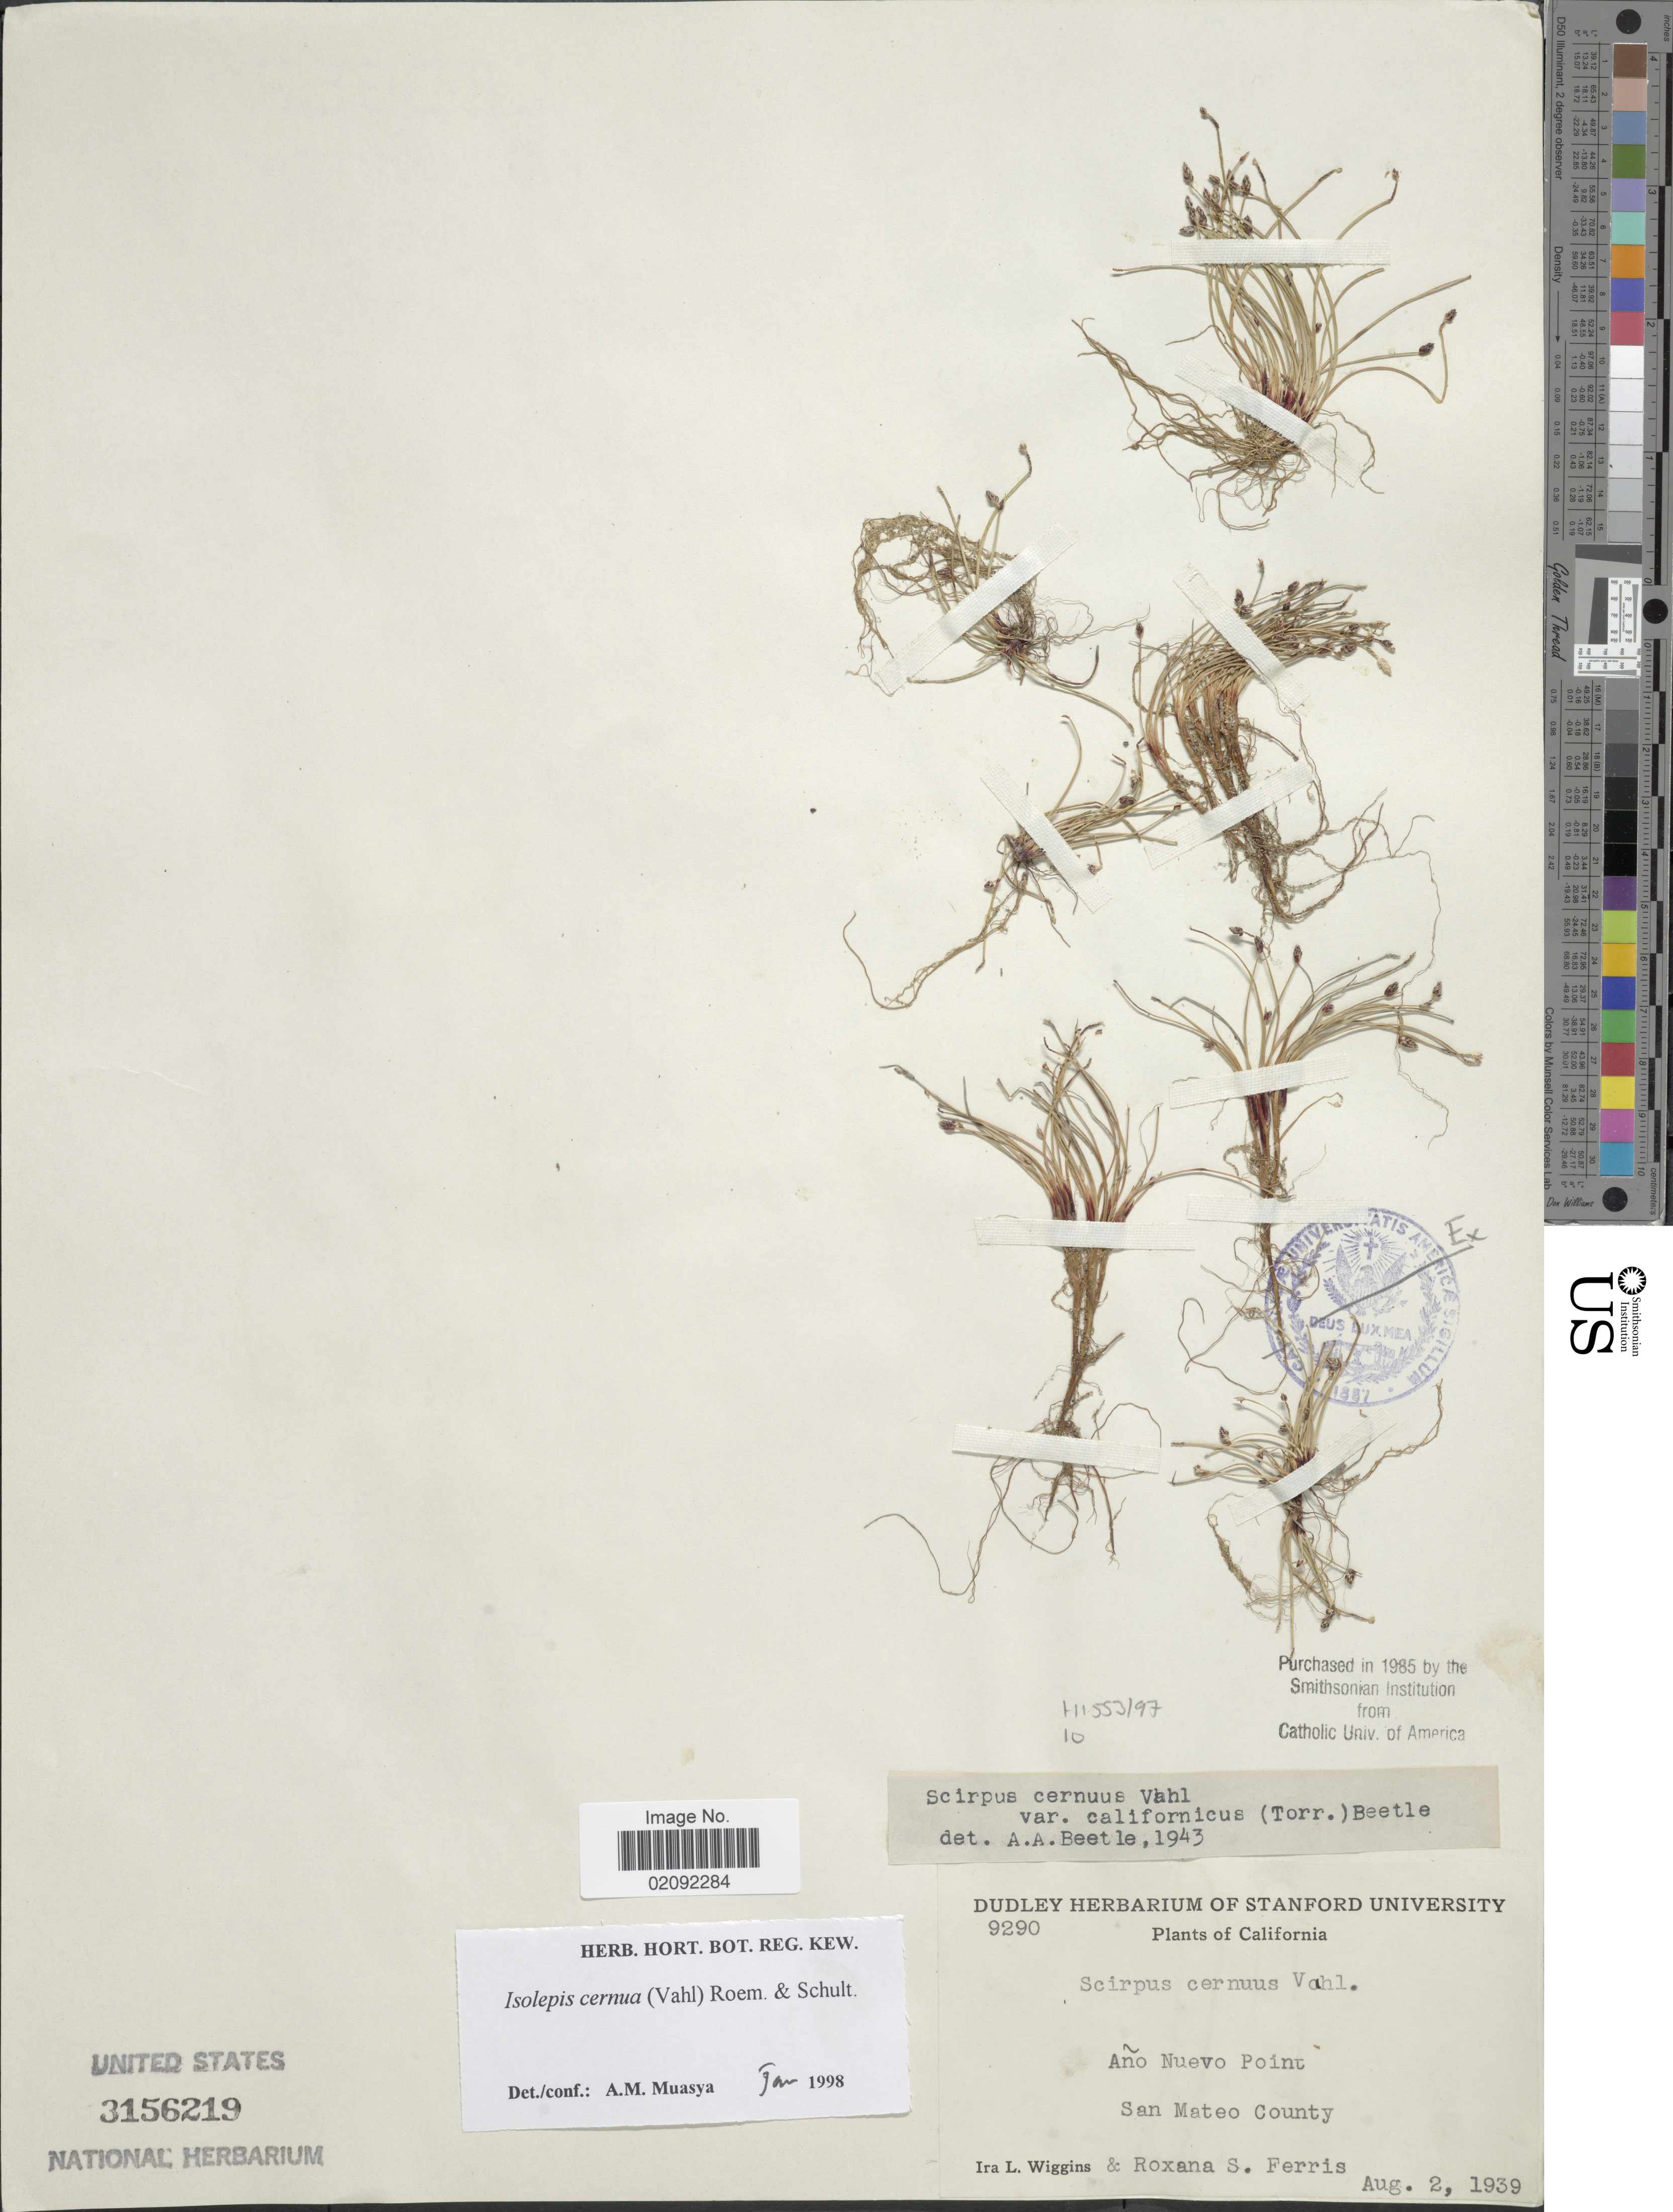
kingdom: Plantae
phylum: Tracheophyta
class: Liliopsida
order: Poales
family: Cyperaceae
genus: Isolepis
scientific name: Isolepis cernua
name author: (Vahl) Roem. & Schult.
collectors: I. L. Wiggins & R. S. Ferris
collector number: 9290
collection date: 1939-08-02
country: United States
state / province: California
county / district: San Mateo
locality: Año Nuevo Point, San Mateo County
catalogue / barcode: US 3156219